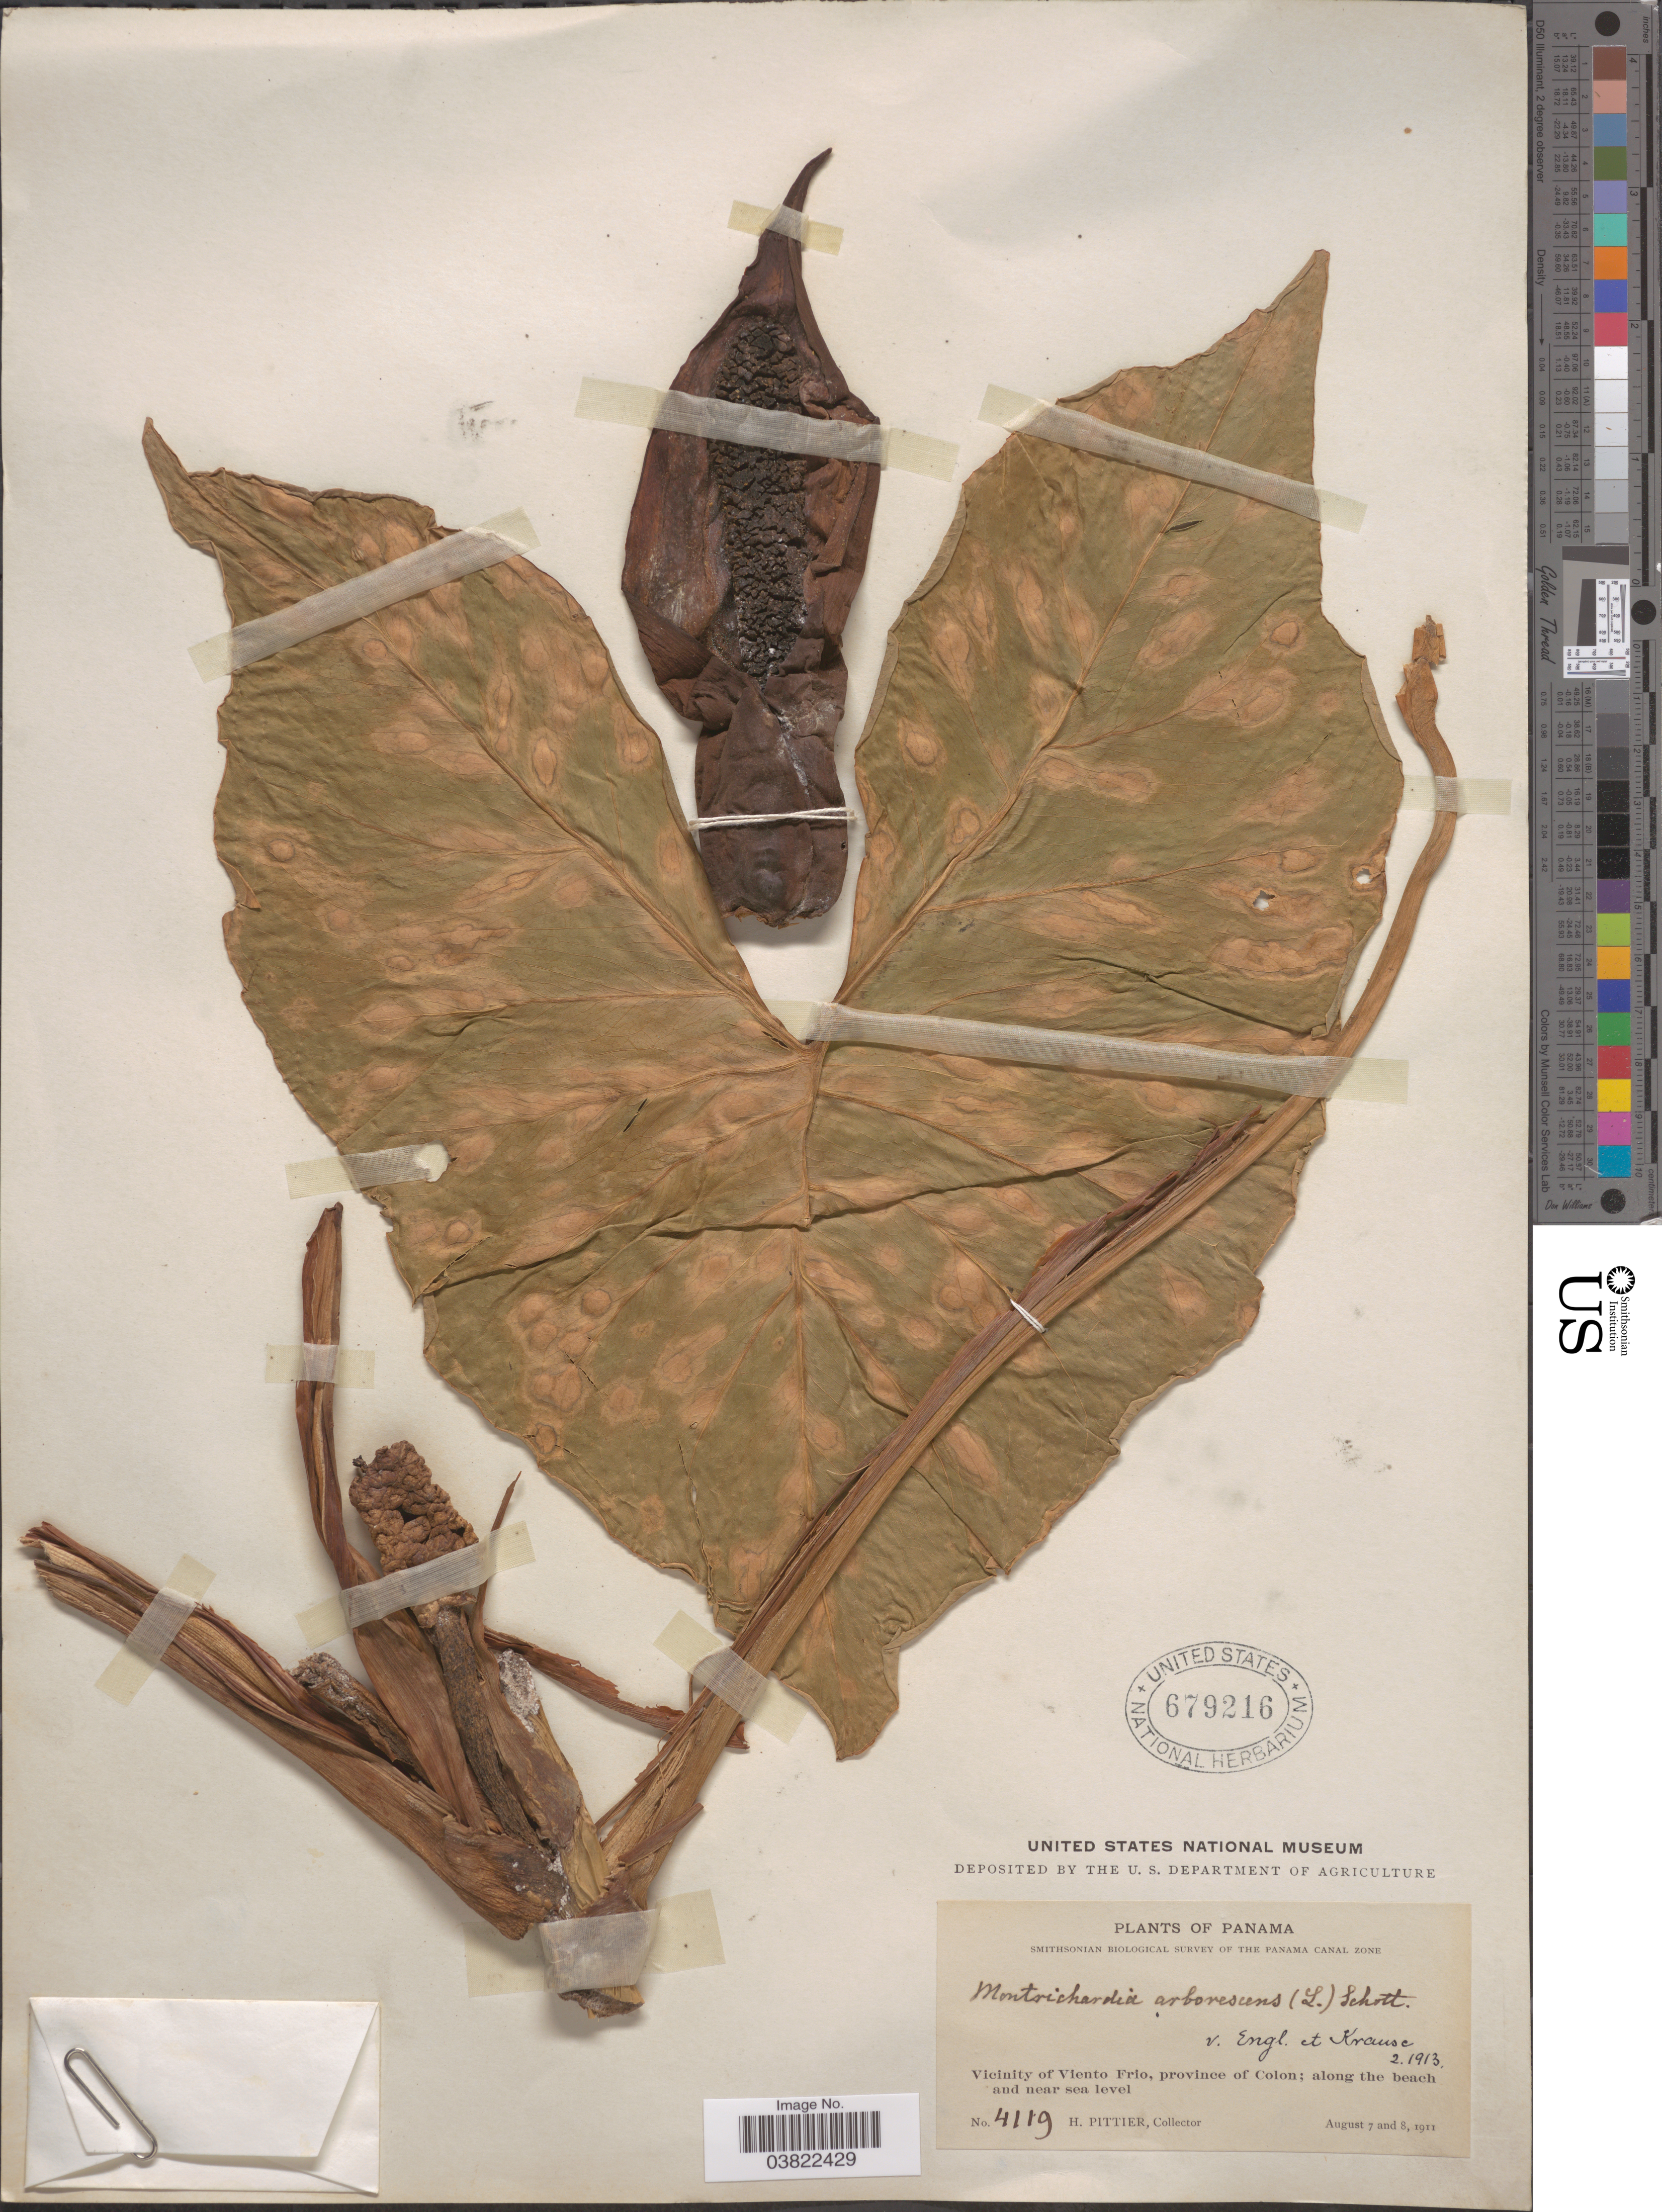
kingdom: Plantae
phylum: Tracheophyta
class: Liliopsida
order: Alismatales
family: Araceae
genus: Montrichardia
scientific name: Montrichardia arborea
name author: (Kunth) Schott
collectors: H. F. Pittier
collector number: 4119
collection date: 1911-08-07/1911-08-08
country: Panama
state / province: Colón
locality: Vicinity of Viento Frio; along the beach.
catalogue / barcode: US 679216